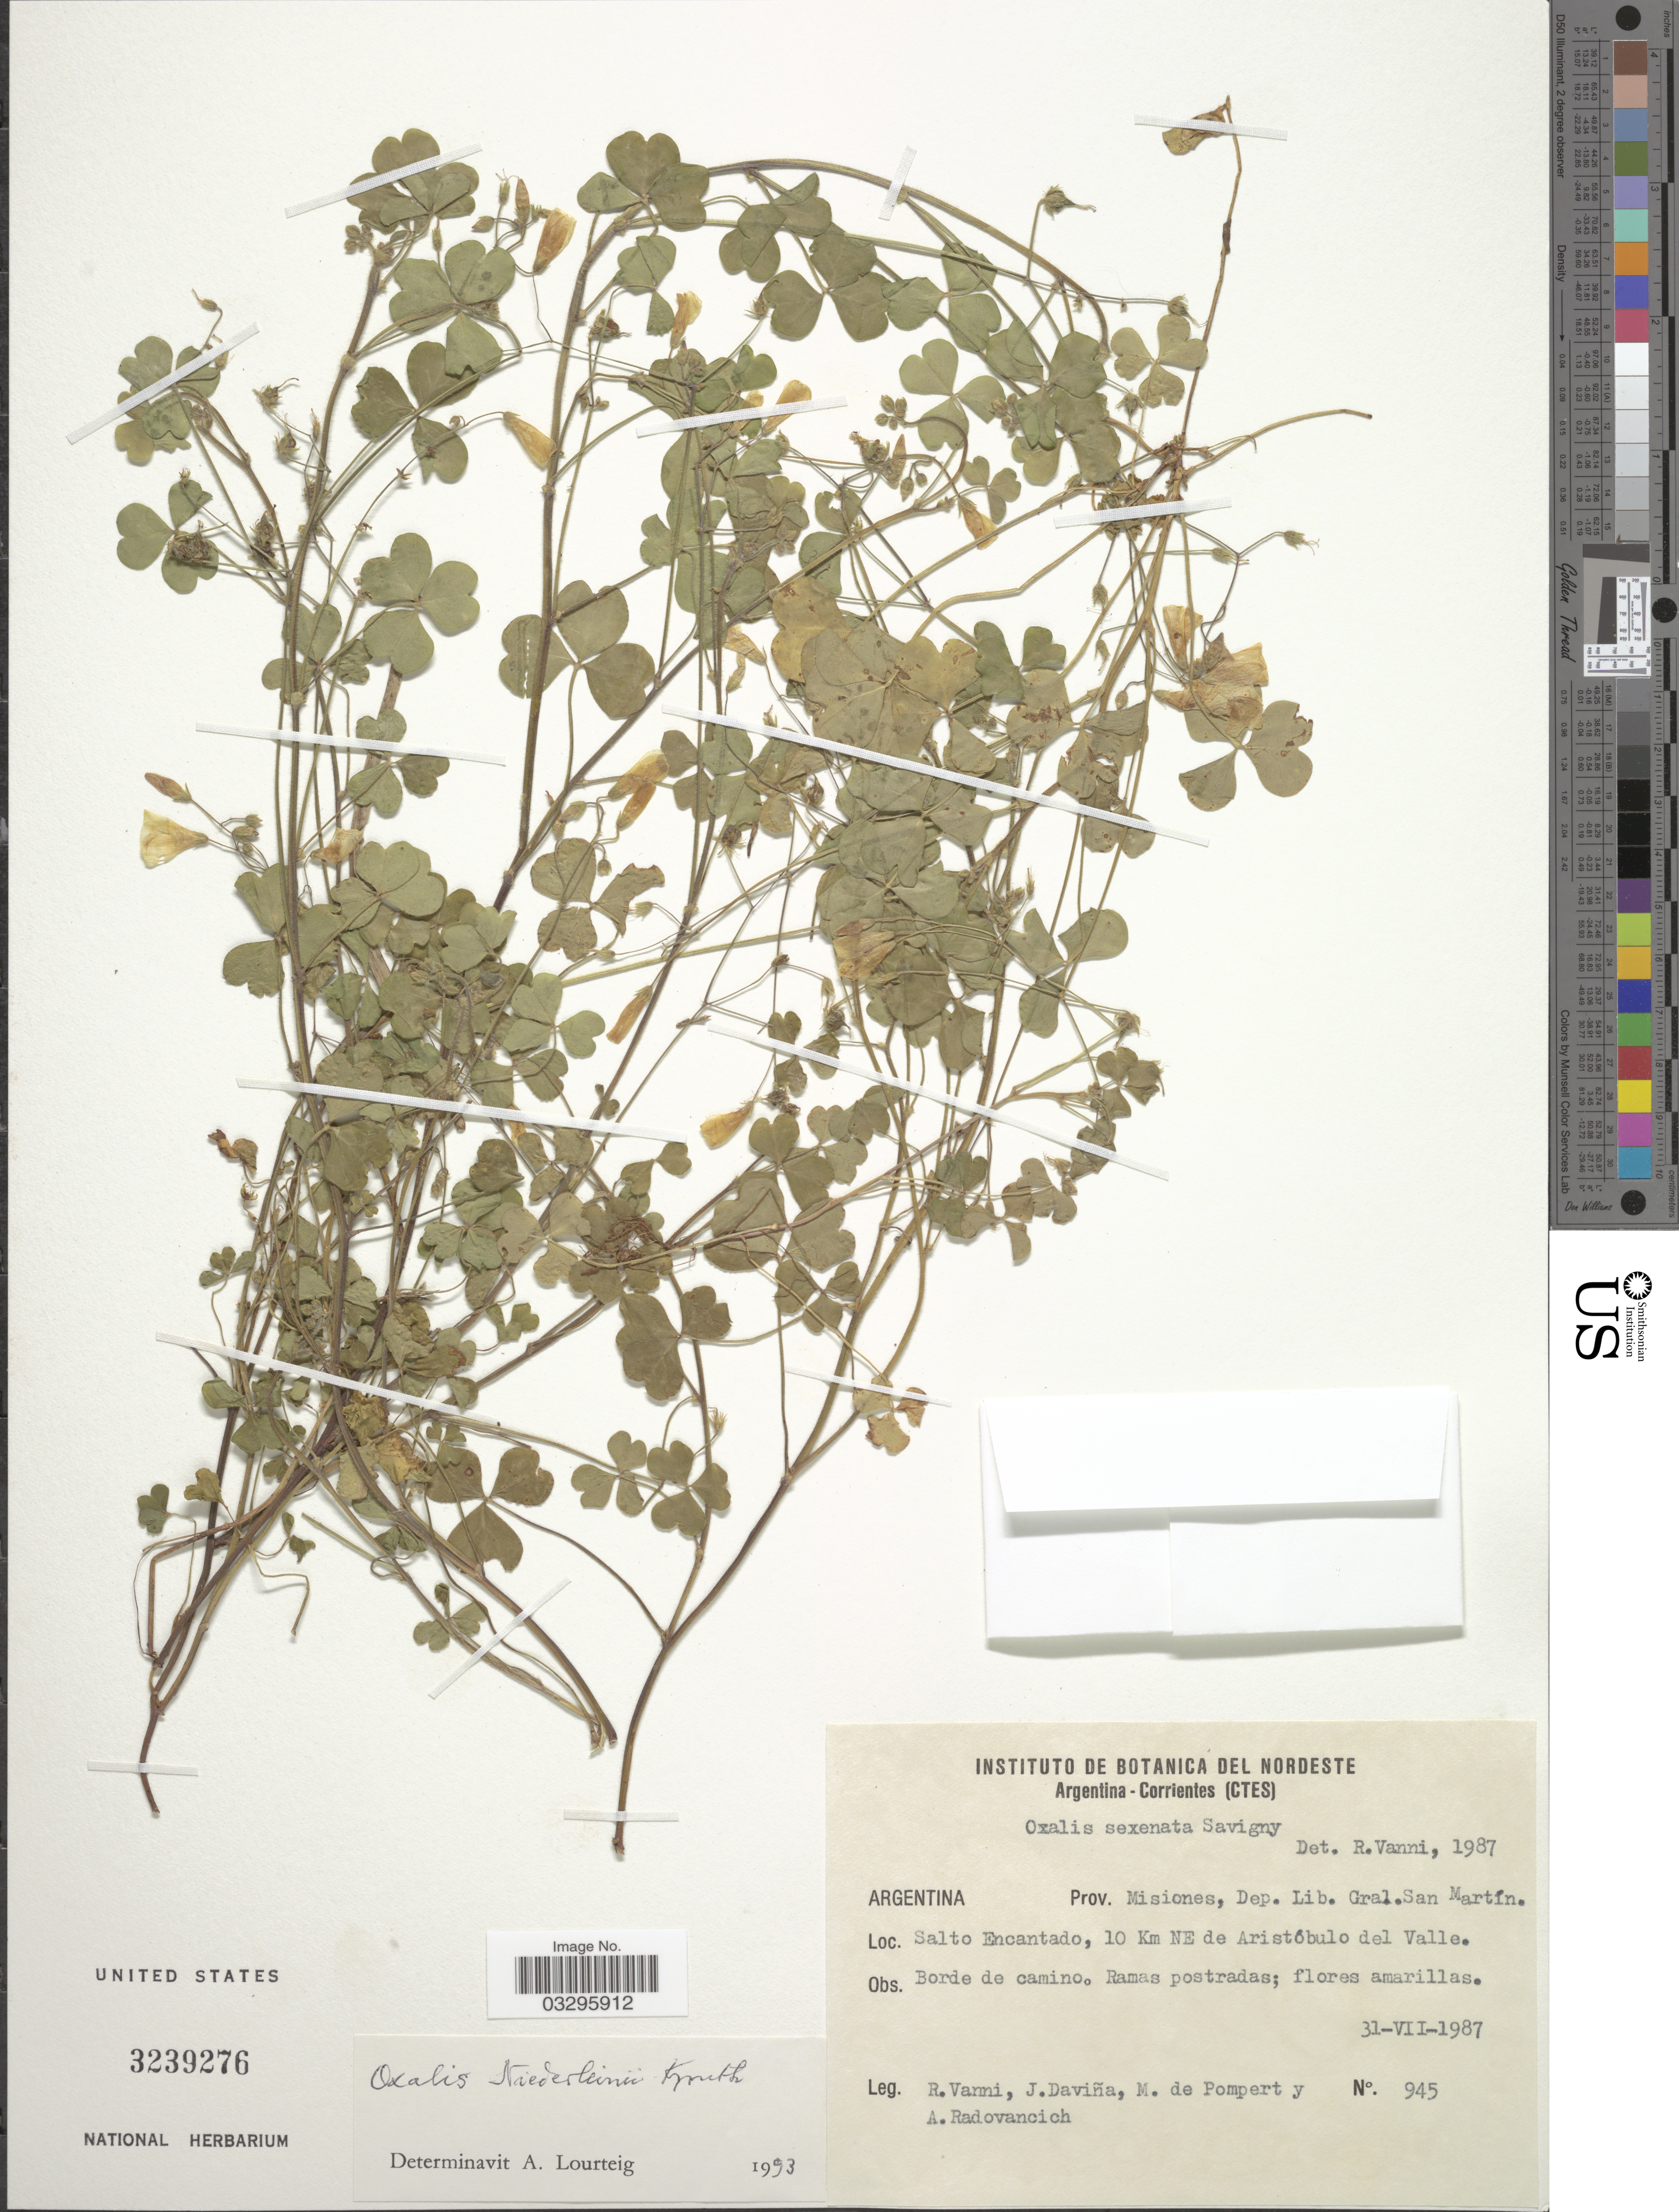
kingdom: Plantae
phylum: Tracheophyta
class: Magnoliopsida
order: Oxalidales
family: Oxalidaceae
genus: Oxalis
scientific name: Oxalis niederleinii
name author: R. Knuth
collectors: R. Vanni, J. Daviña, M. de Pompert & A. Radovancich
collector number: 945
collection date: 1987-07-31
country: Argentina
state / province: Misiones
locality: Dep. Lib. Gral. San Martín. Salto Encantado, 10 Km NE de Aristóbulo del Valle.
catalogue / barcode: US 3239276